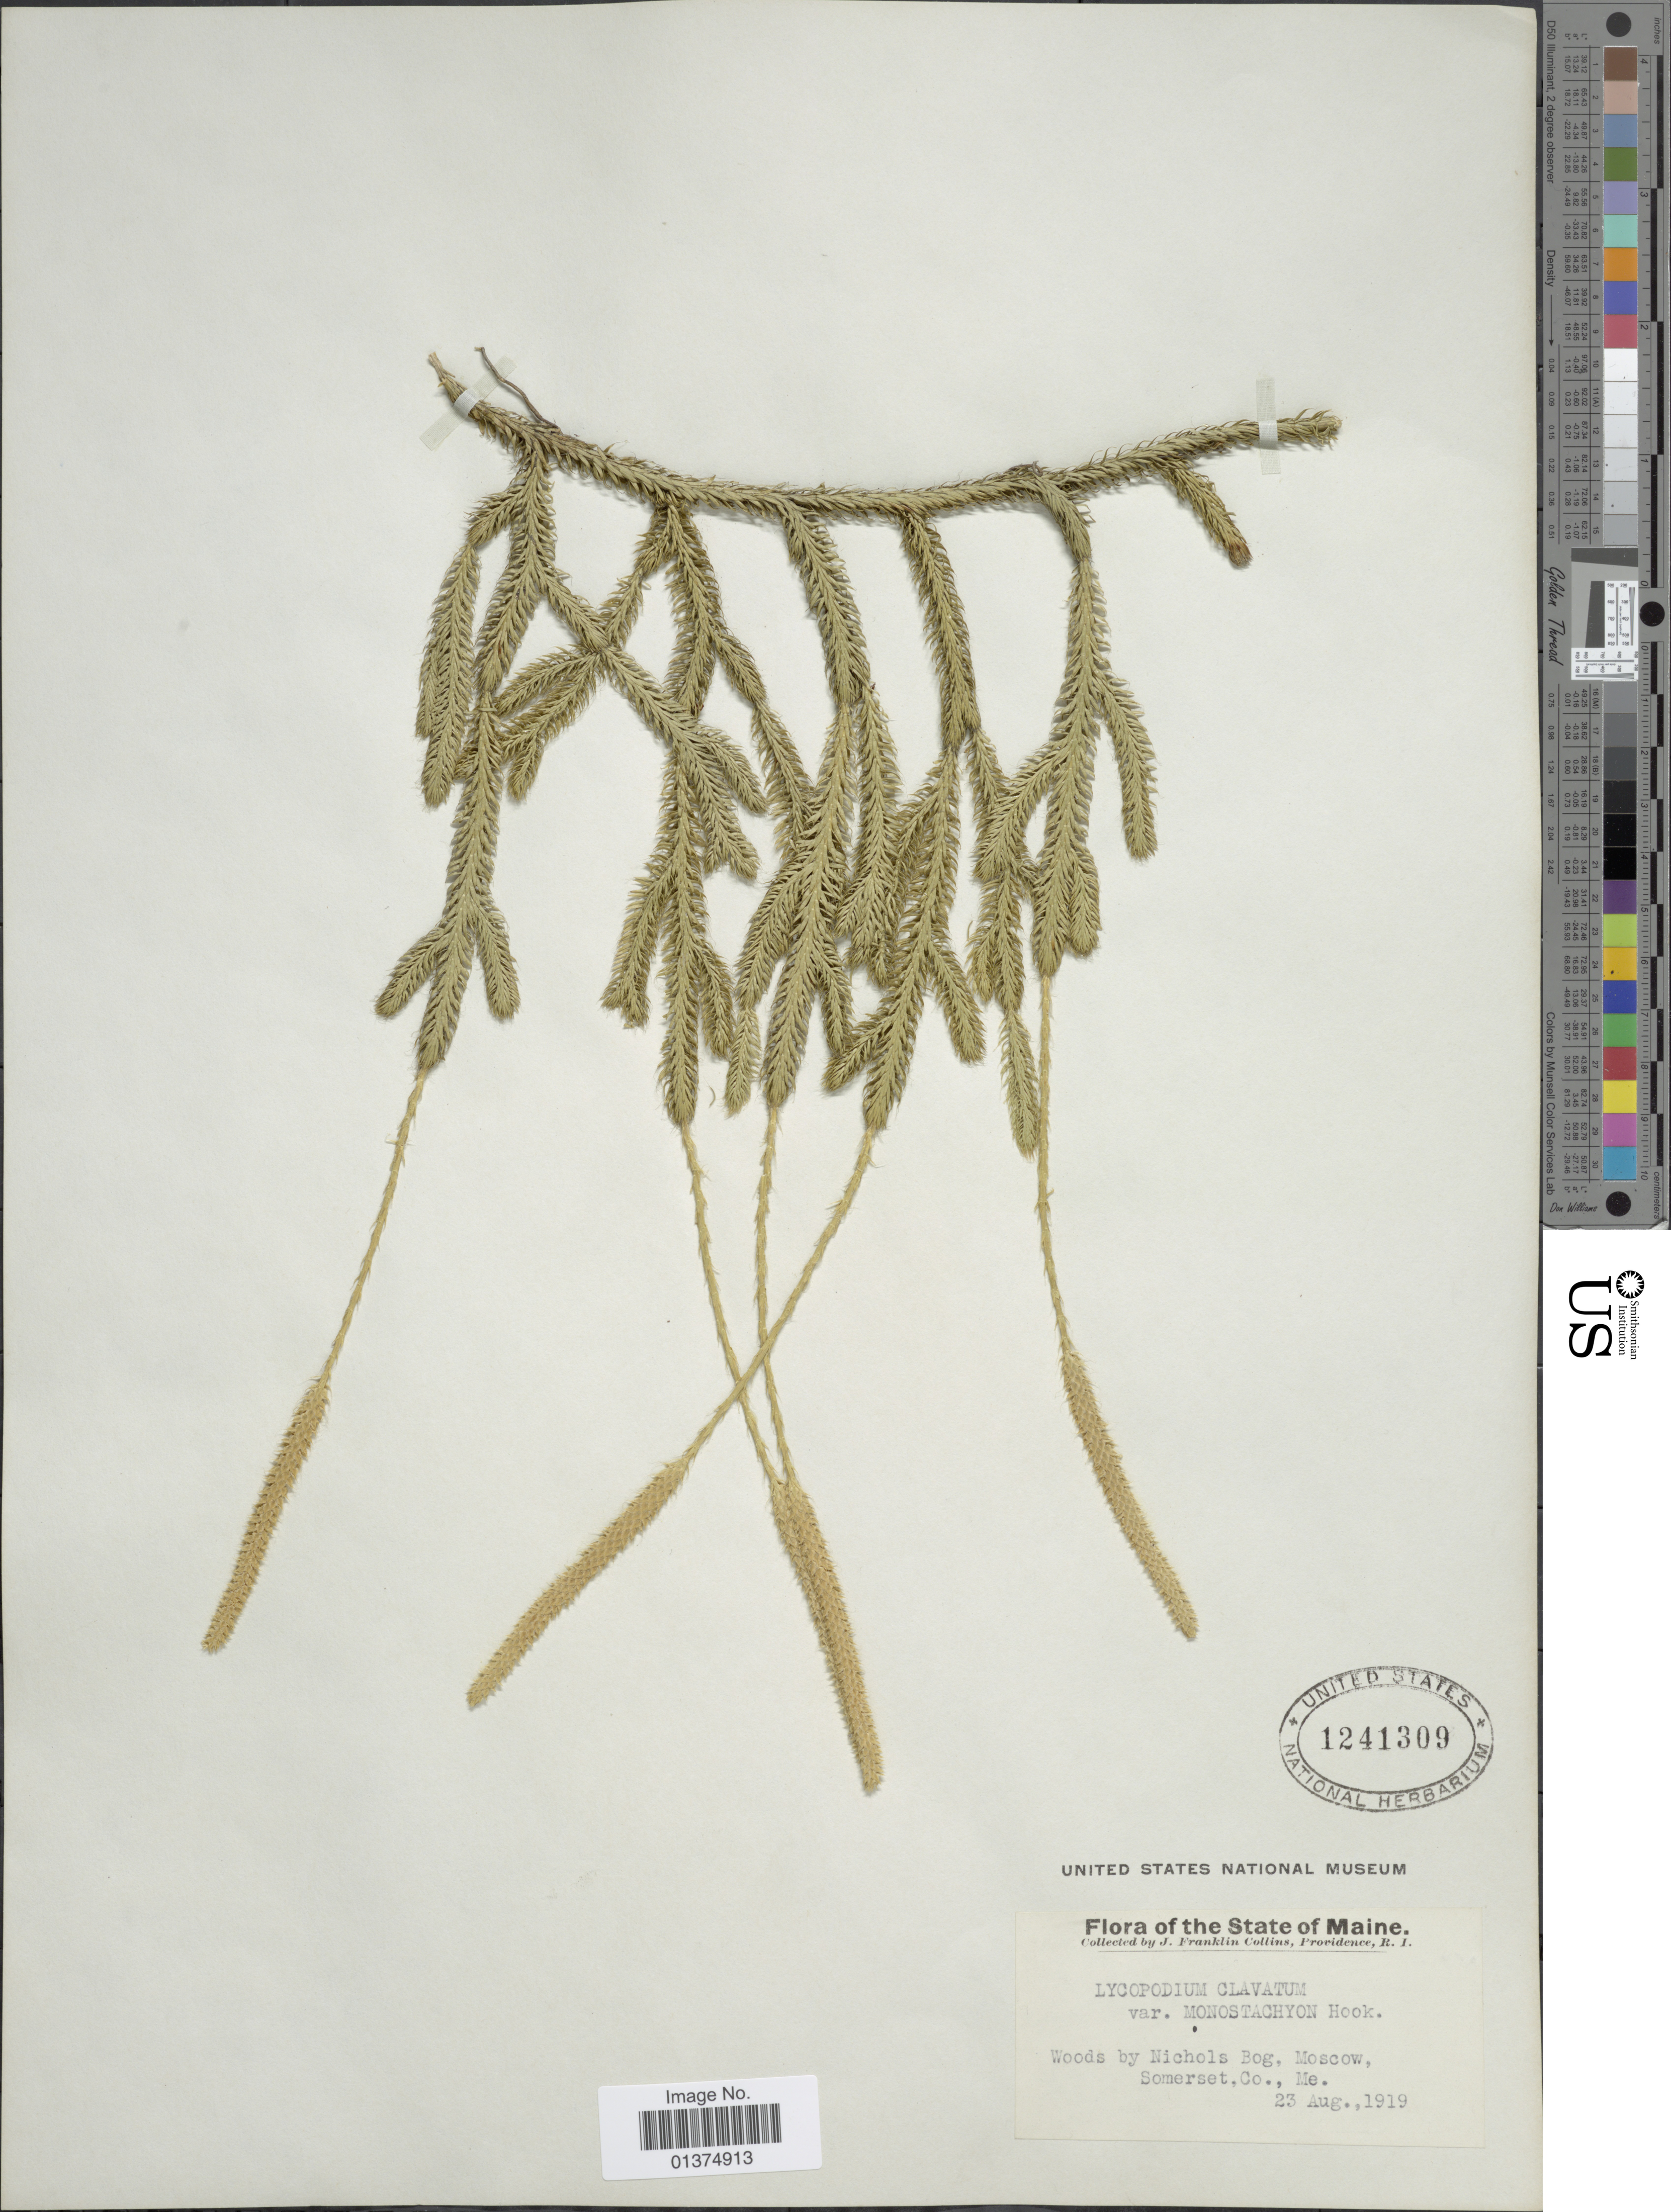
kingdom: Plantae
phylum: Tracheophyta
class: Lycopodiopsida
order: Lycopodiales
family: Lycopodiaceae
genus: Lycopodium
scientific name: Lycopodium lagopus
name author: Zinserl. ex Kuzen.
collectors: J. Collins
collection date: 1919-08-23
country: United States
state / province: Maine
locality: Woods by Nichols Bog, Moscow,Somerset, Co.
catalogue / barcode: US 1241309